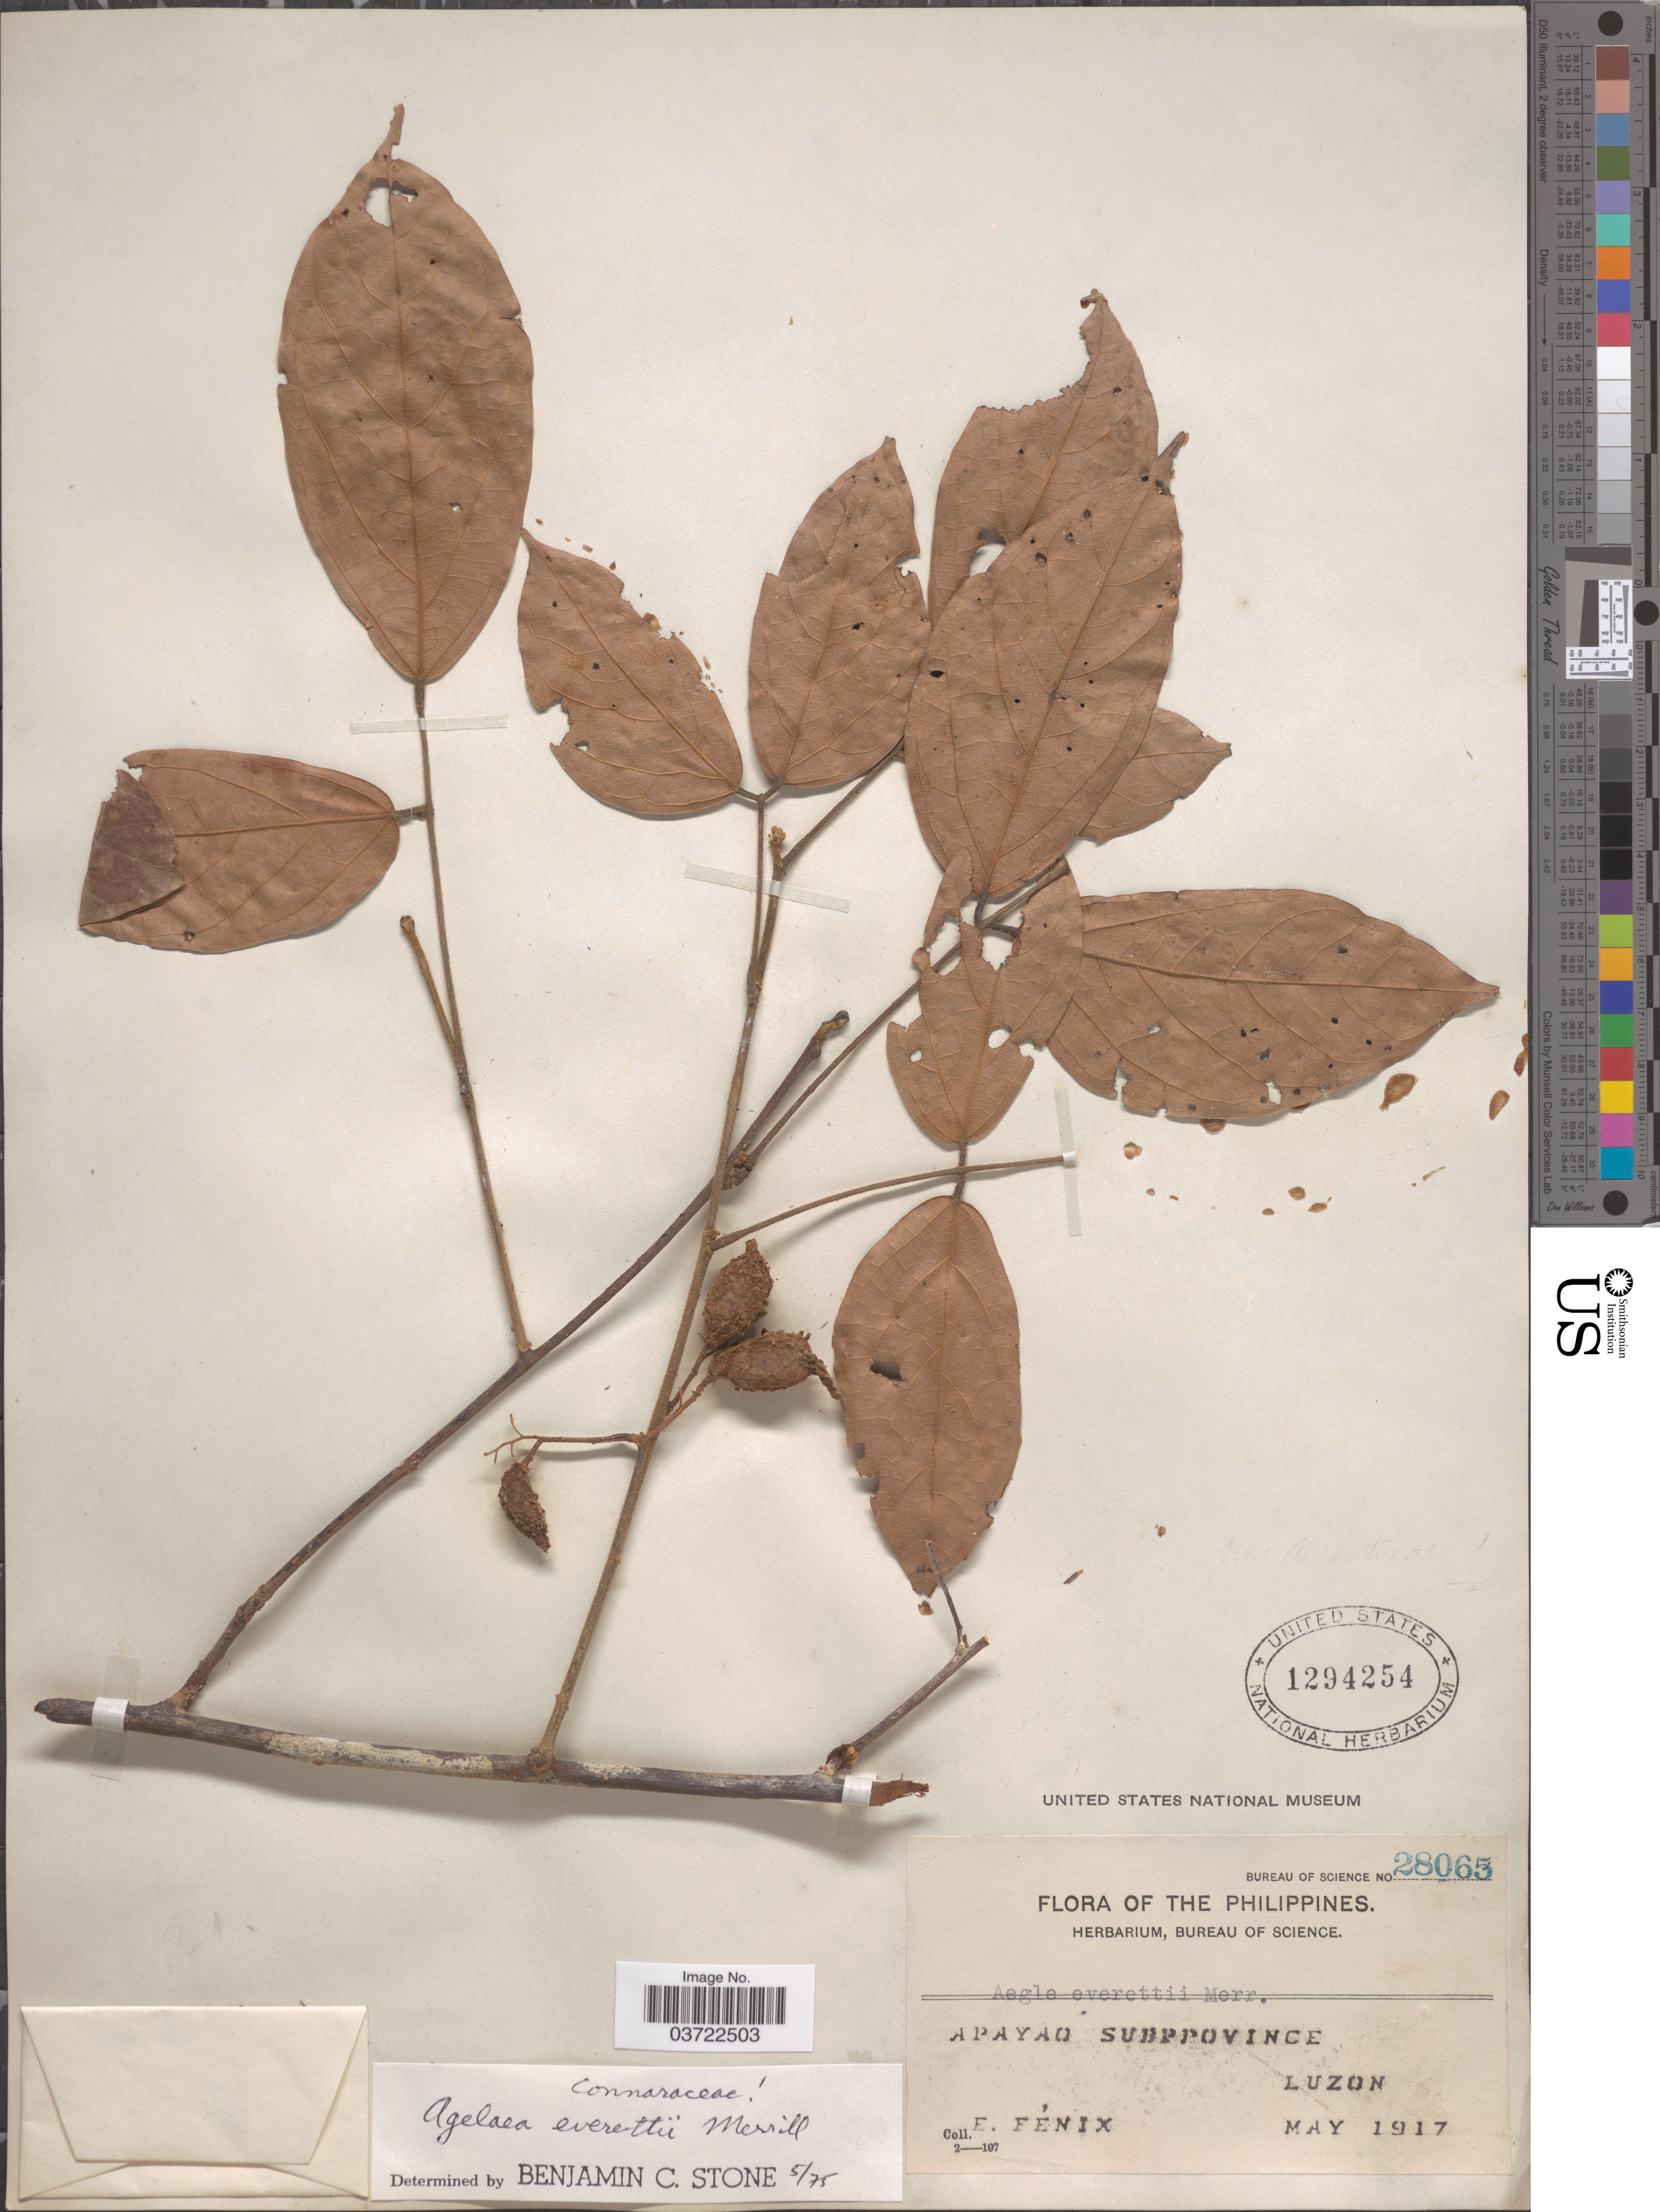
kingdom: Plantae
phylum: Tracheophyta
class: Magnoliopsida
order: Oxalidales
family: Connaraceae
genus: Agelaea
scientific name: Agelaea borneensis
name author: (Hook. f.) Merr.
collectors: E. Fénix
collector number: Bureau of Science 28065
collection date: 1917-05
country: Philippines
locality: Apayao Subprovince, Luzon.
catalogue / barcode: US 1294254